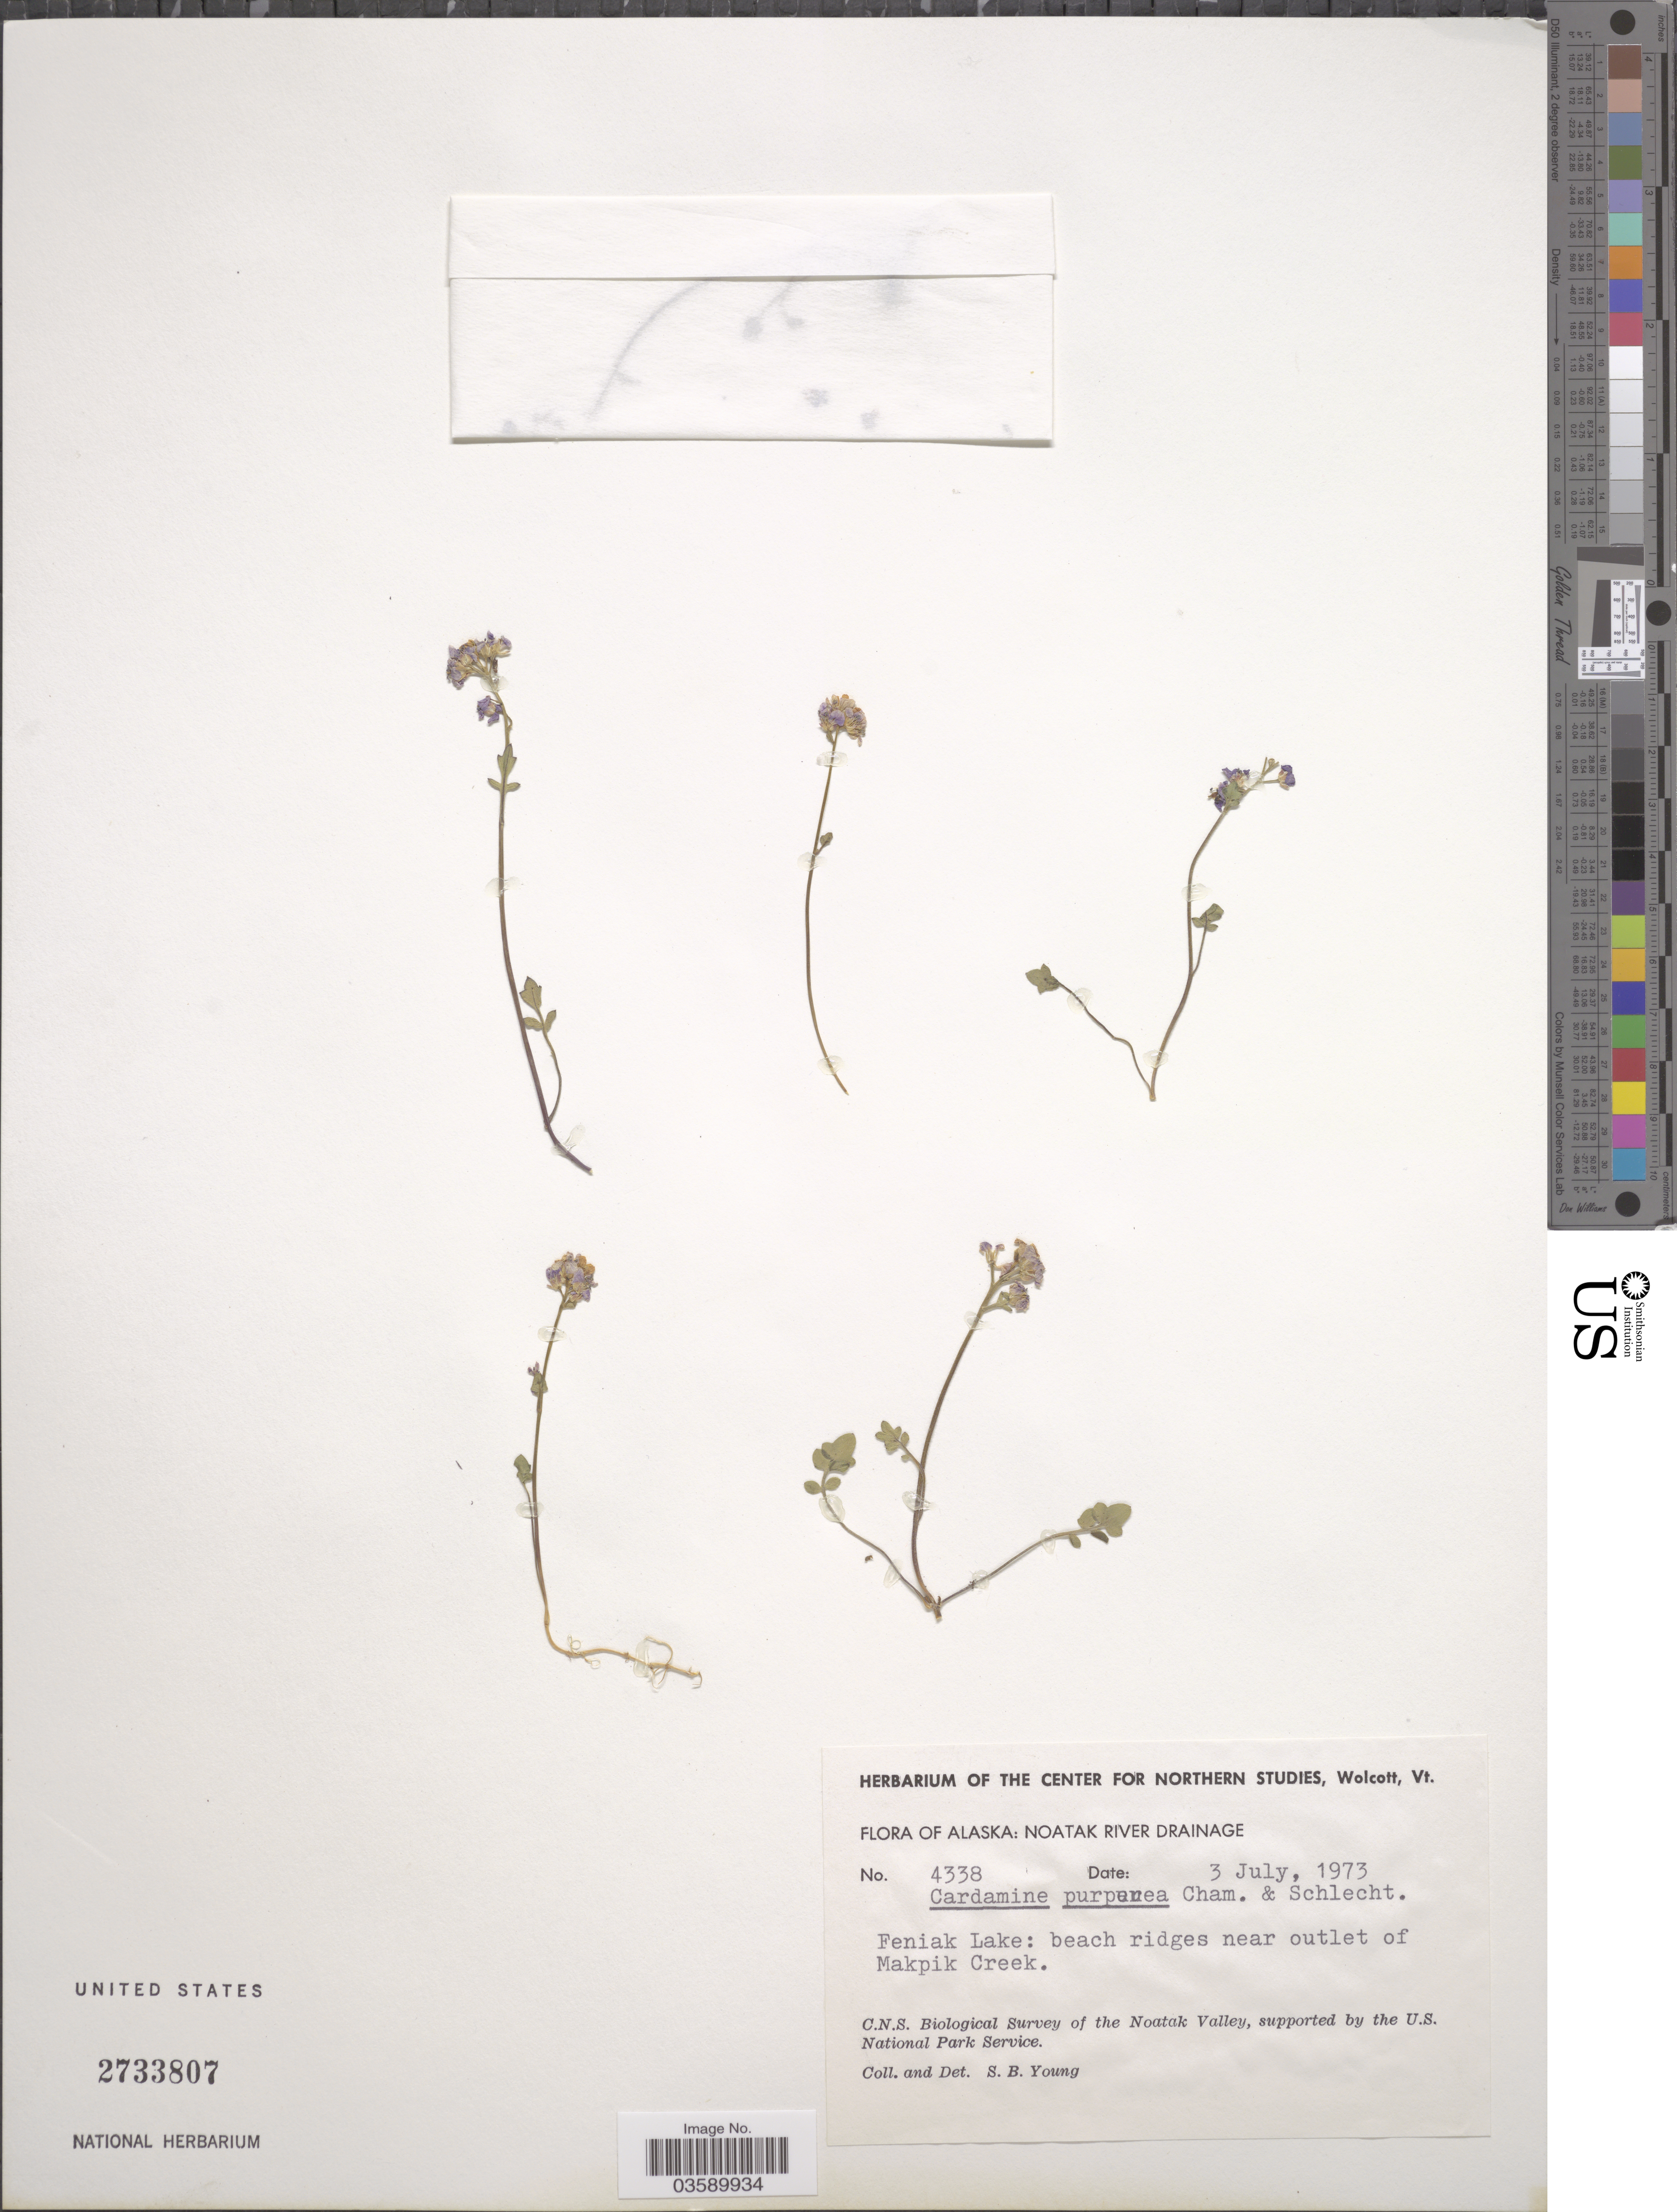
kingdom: Plantae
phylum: Tracheophyta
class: Magnoliopsida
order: Brassicales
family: Brassicaceae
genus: Cardamine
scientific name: Cardamine purpurea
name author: Cham. & Schltdl.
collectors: S. Young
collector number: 4338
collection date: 1973-07-03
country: United States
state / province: Alaska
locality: Noatak River Drainage. Feniak Lake: beach ridges near outlet of Makpik Creek. Noatak Valley.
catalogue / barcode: US 2733807